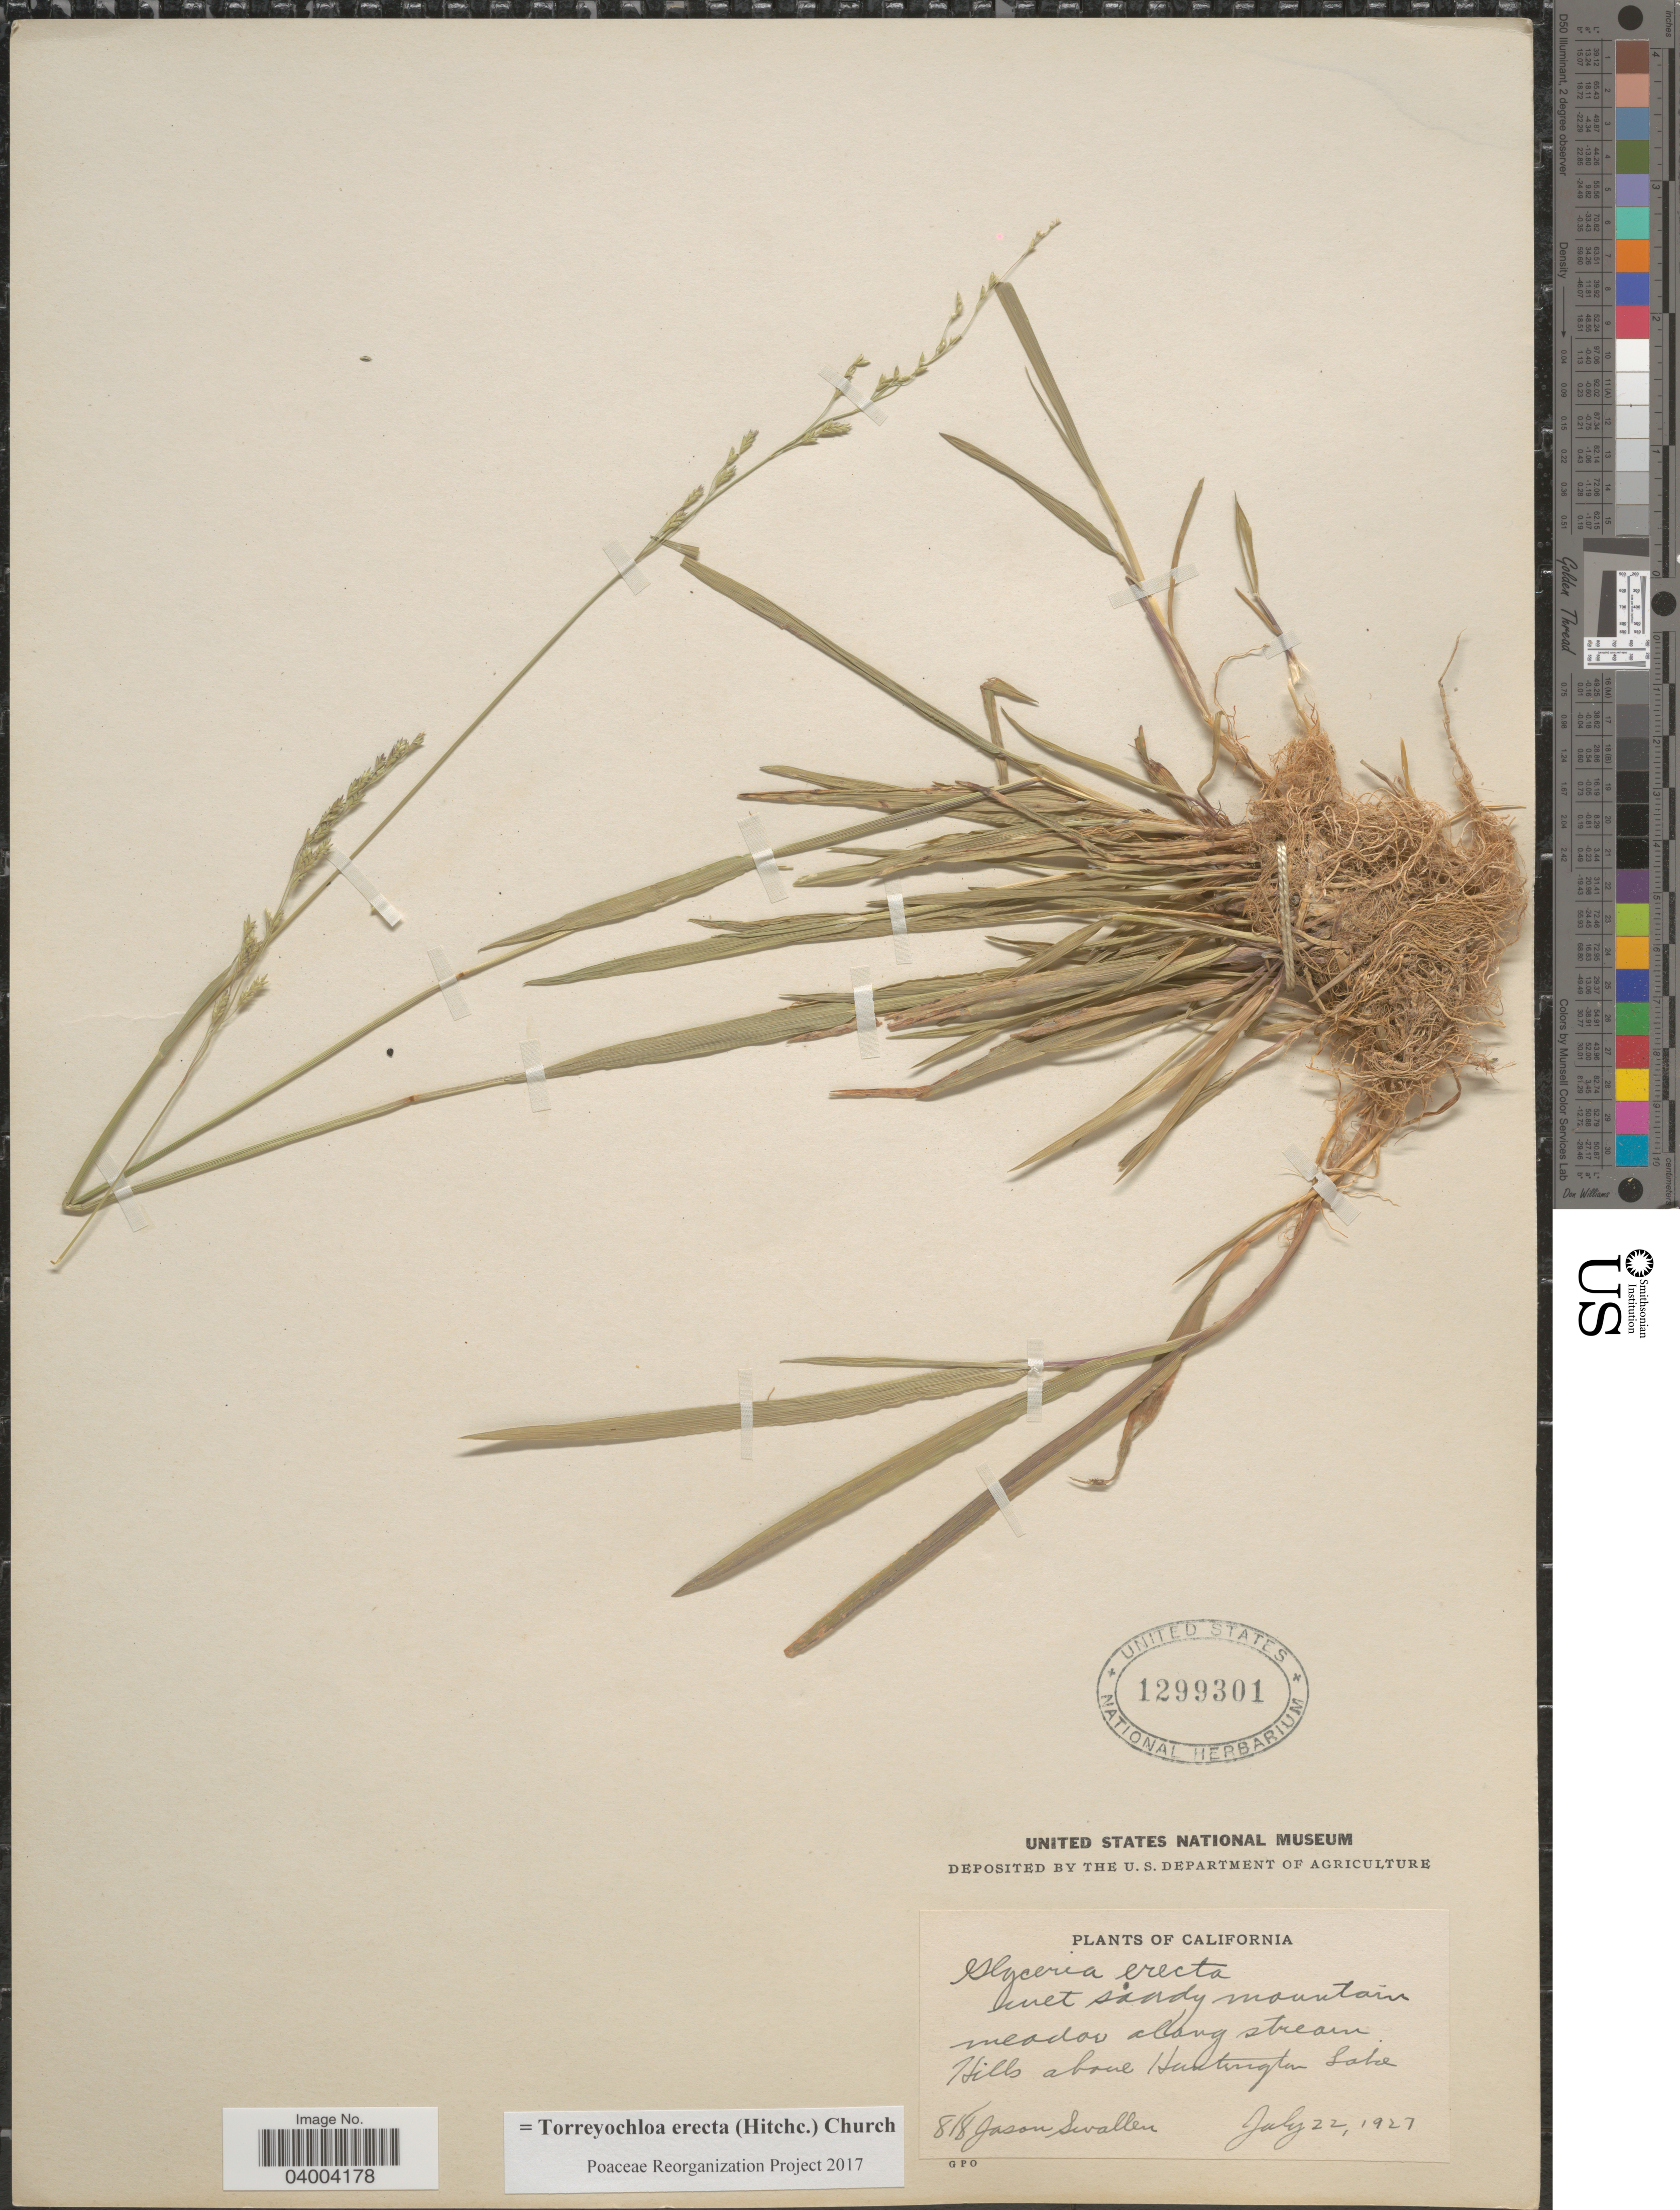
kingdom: Plantae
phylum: Tracheophyta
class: Liliopsida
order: Poales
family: Poaceae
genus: Torreyochloa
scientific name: Torreyochloa erecta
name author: (Hitchc.) G.L. Church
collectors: J. R. Swallen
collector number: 818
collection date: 1927-07-22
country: United States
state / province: California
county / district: Fresno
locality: Wet sandy mountain meadow along stream. Hills above Huntington Lake.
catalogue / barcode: US 1299301